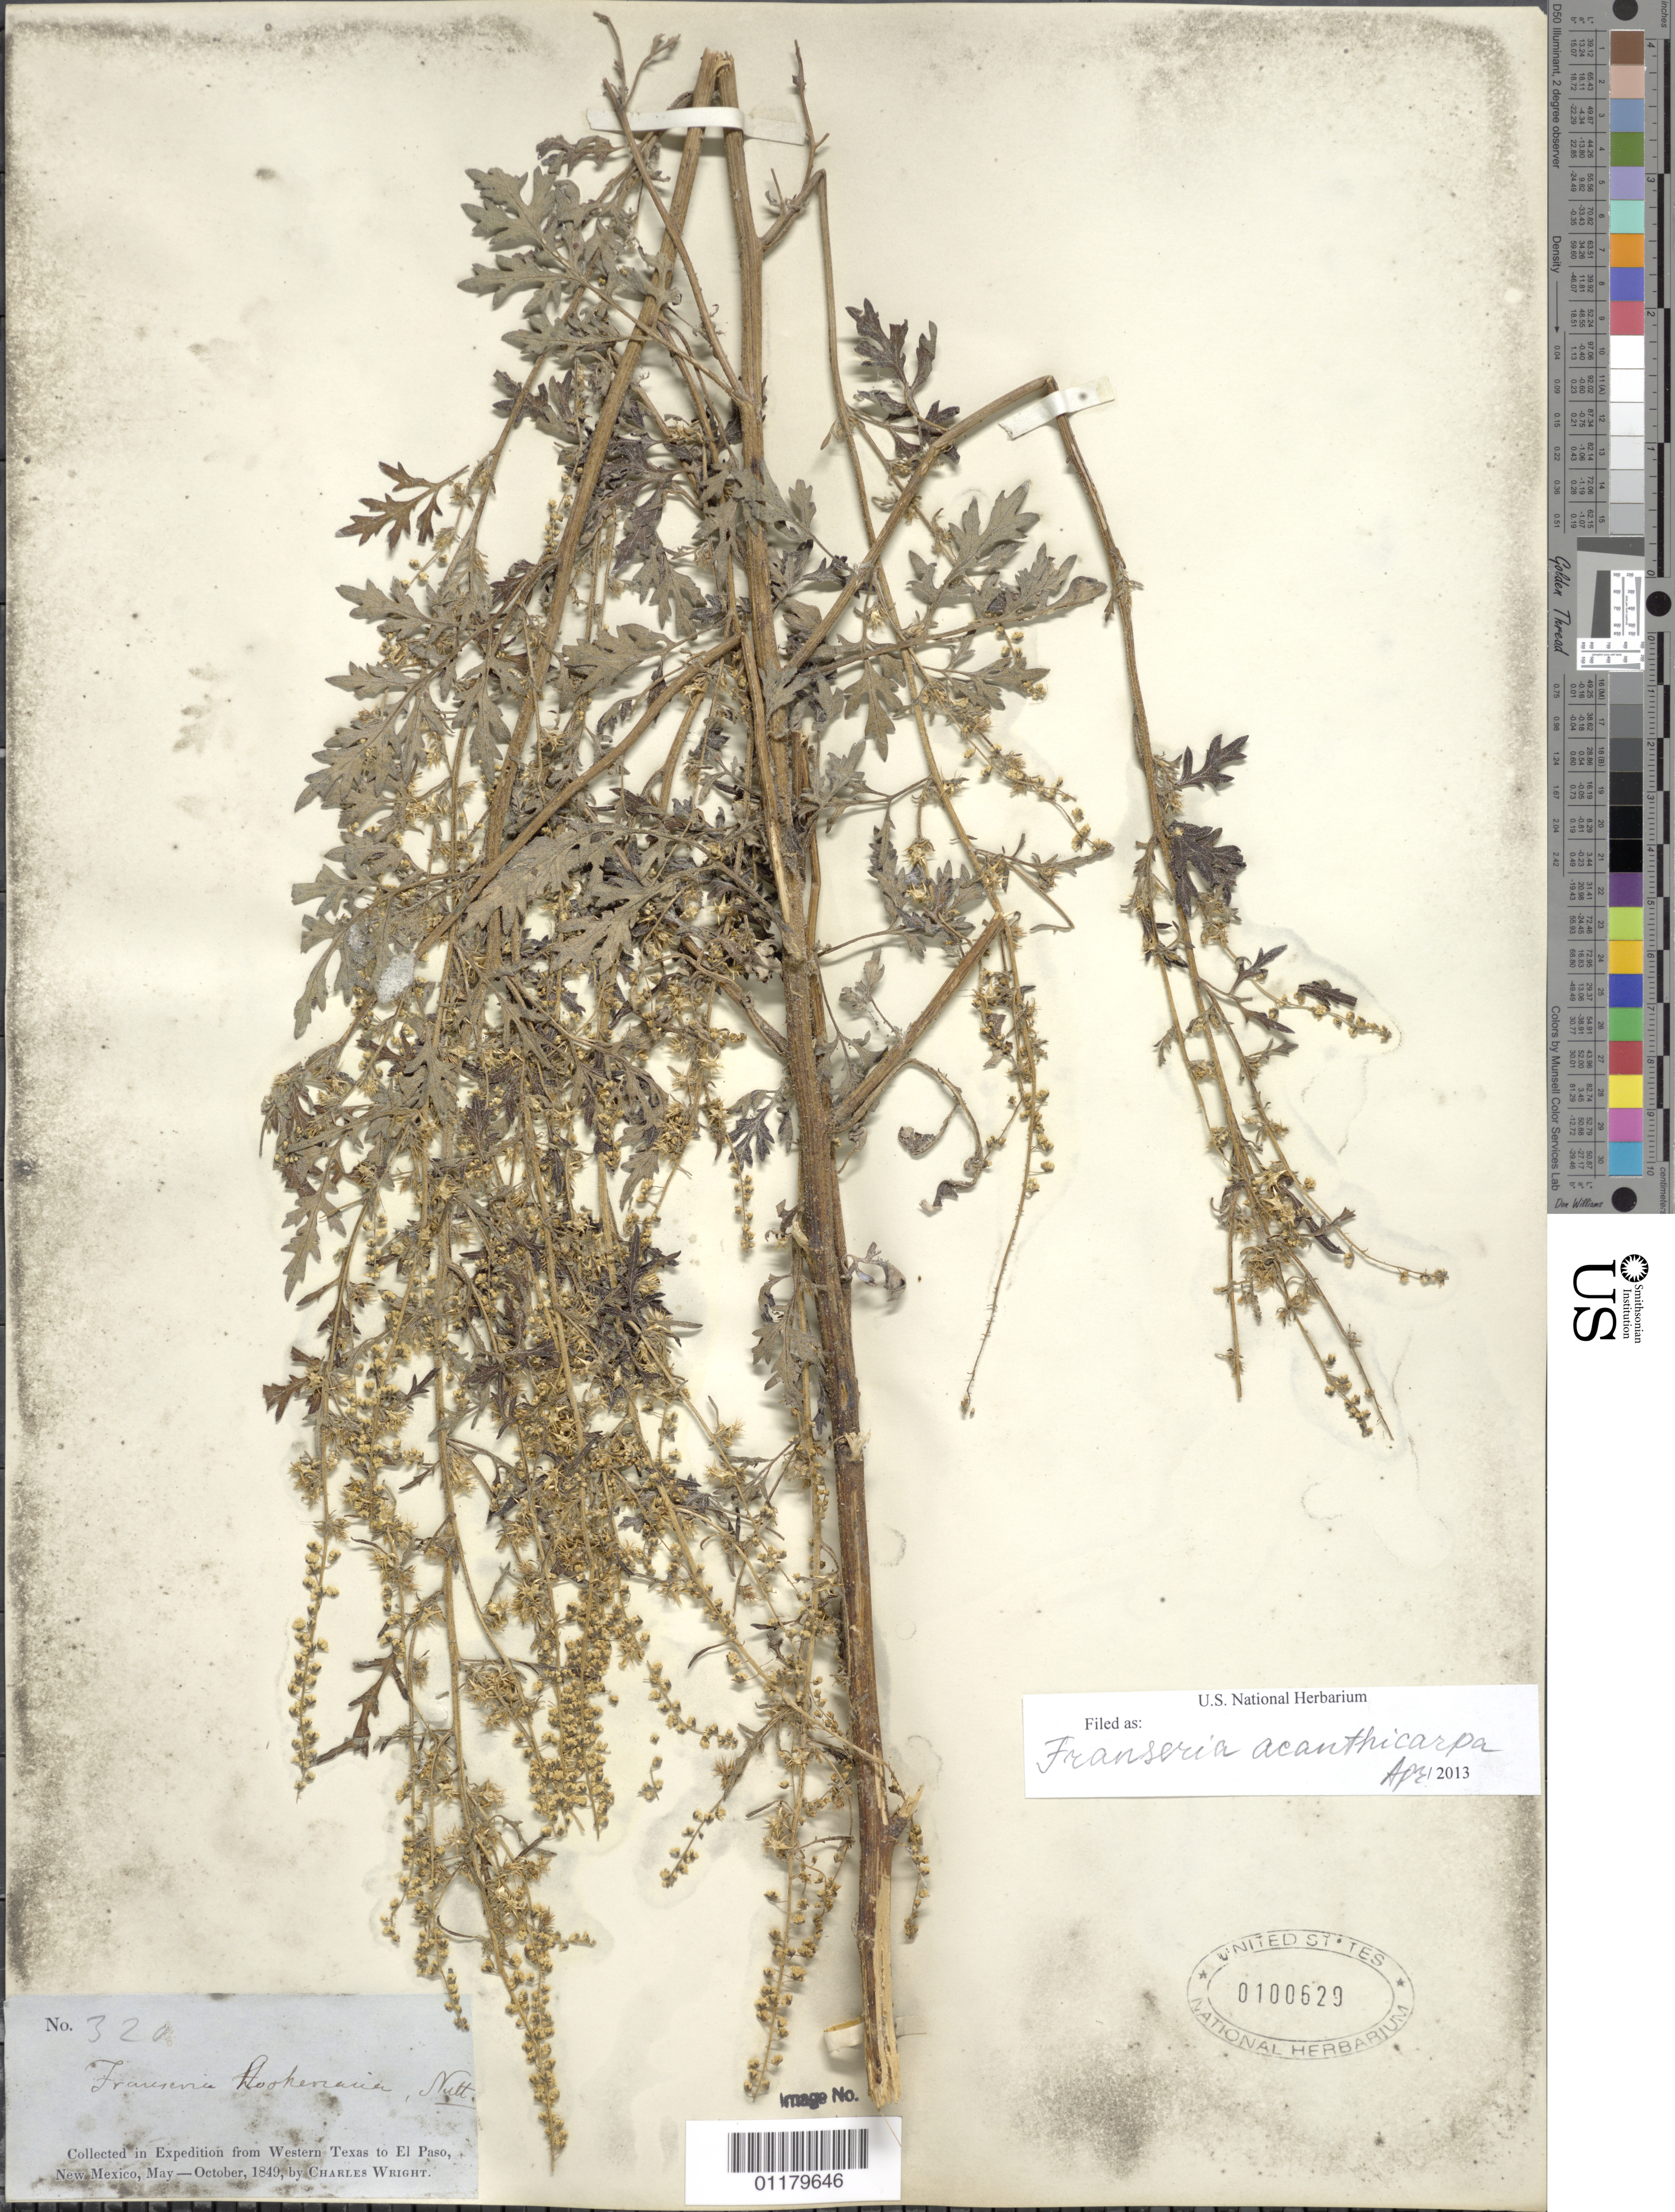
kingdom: Plantae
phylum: Tracheophyta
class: Magnoliopsida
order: Asterales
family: Asteraceae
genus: Franseria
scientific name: Franseria acanthicarpa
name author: Coville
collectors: C. Wright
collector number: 320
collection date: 1849-05/1849-10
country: United States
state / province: New Mexico / Texas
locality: from Western Texas to El Paso, New Mexico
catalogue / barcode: US 100629